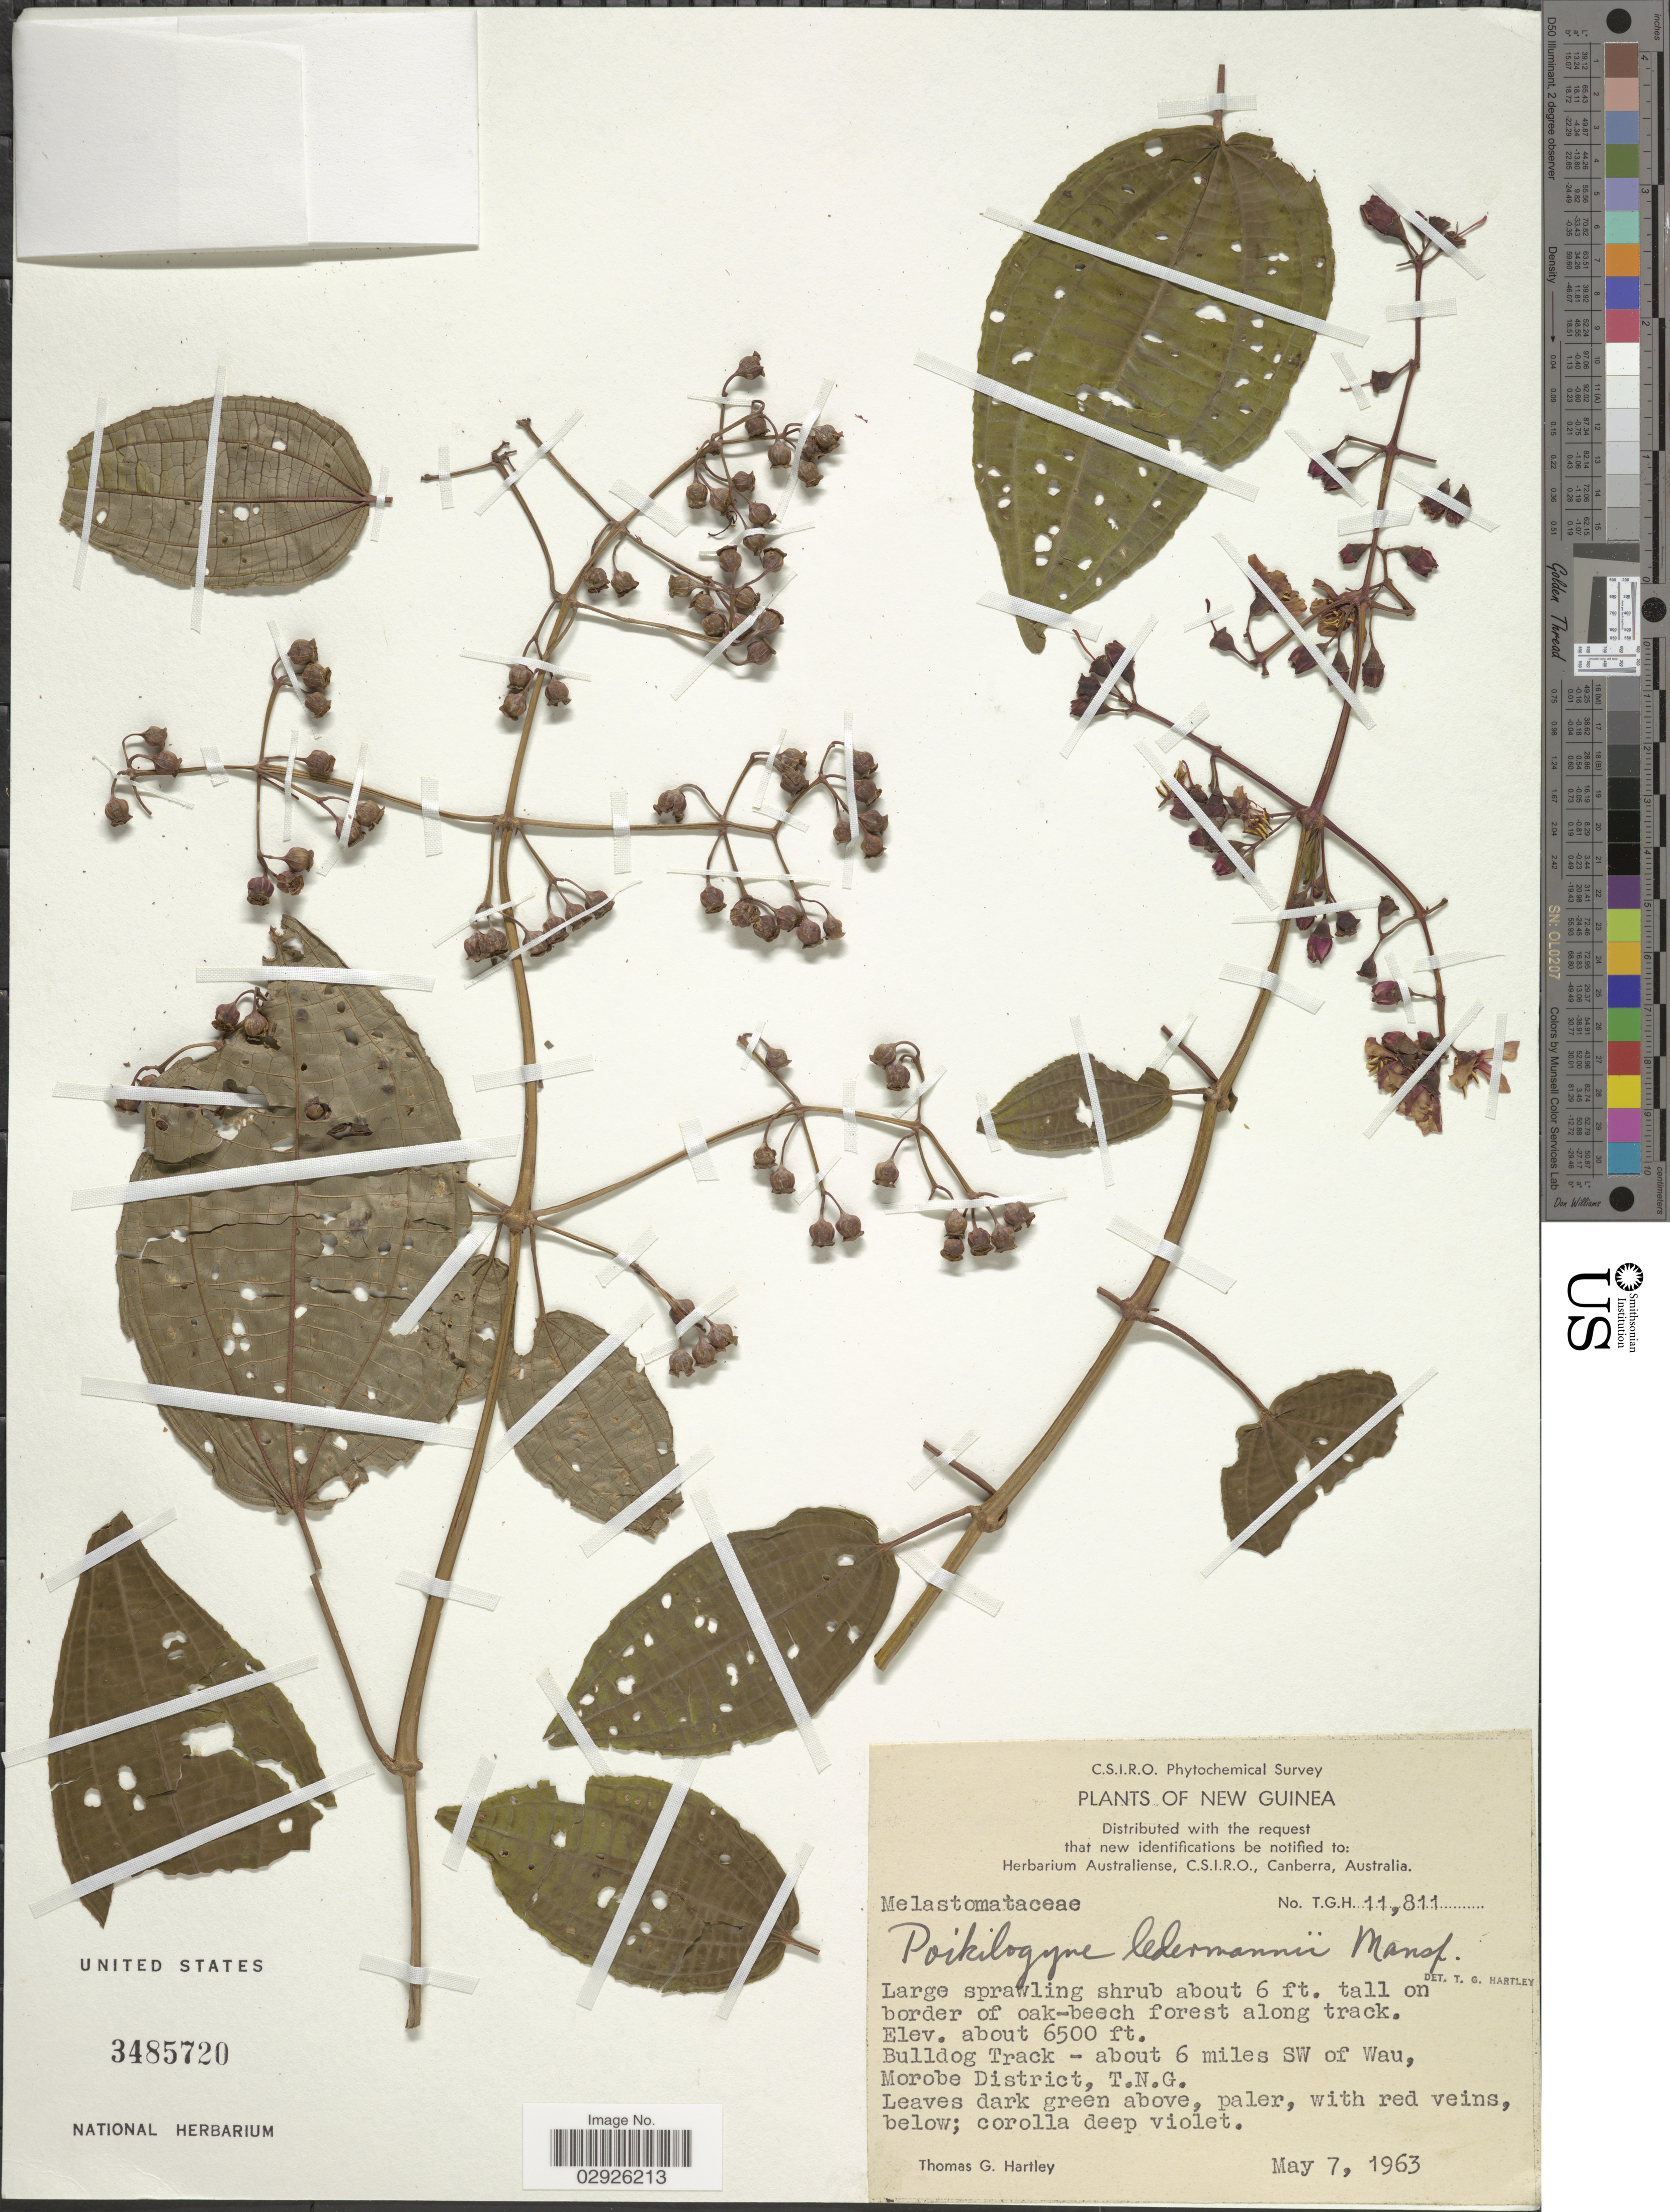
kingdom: Plantae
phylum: Tracheophyta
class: Magnoliopsida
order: Myrtales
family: Melastomataceae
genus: Poikilogyne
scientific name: Poikilogyne ledermannii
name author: Mansf.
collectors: T. G. Hartley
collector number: T.G.H.11811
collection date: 1963-05-07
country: Papua New Guinea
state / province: Morobe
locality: New Guinea. Bulldog Track - about 6 miles SW of Wau, Morobe District, T.N.G.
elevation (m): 1981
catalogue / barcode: US 3485720